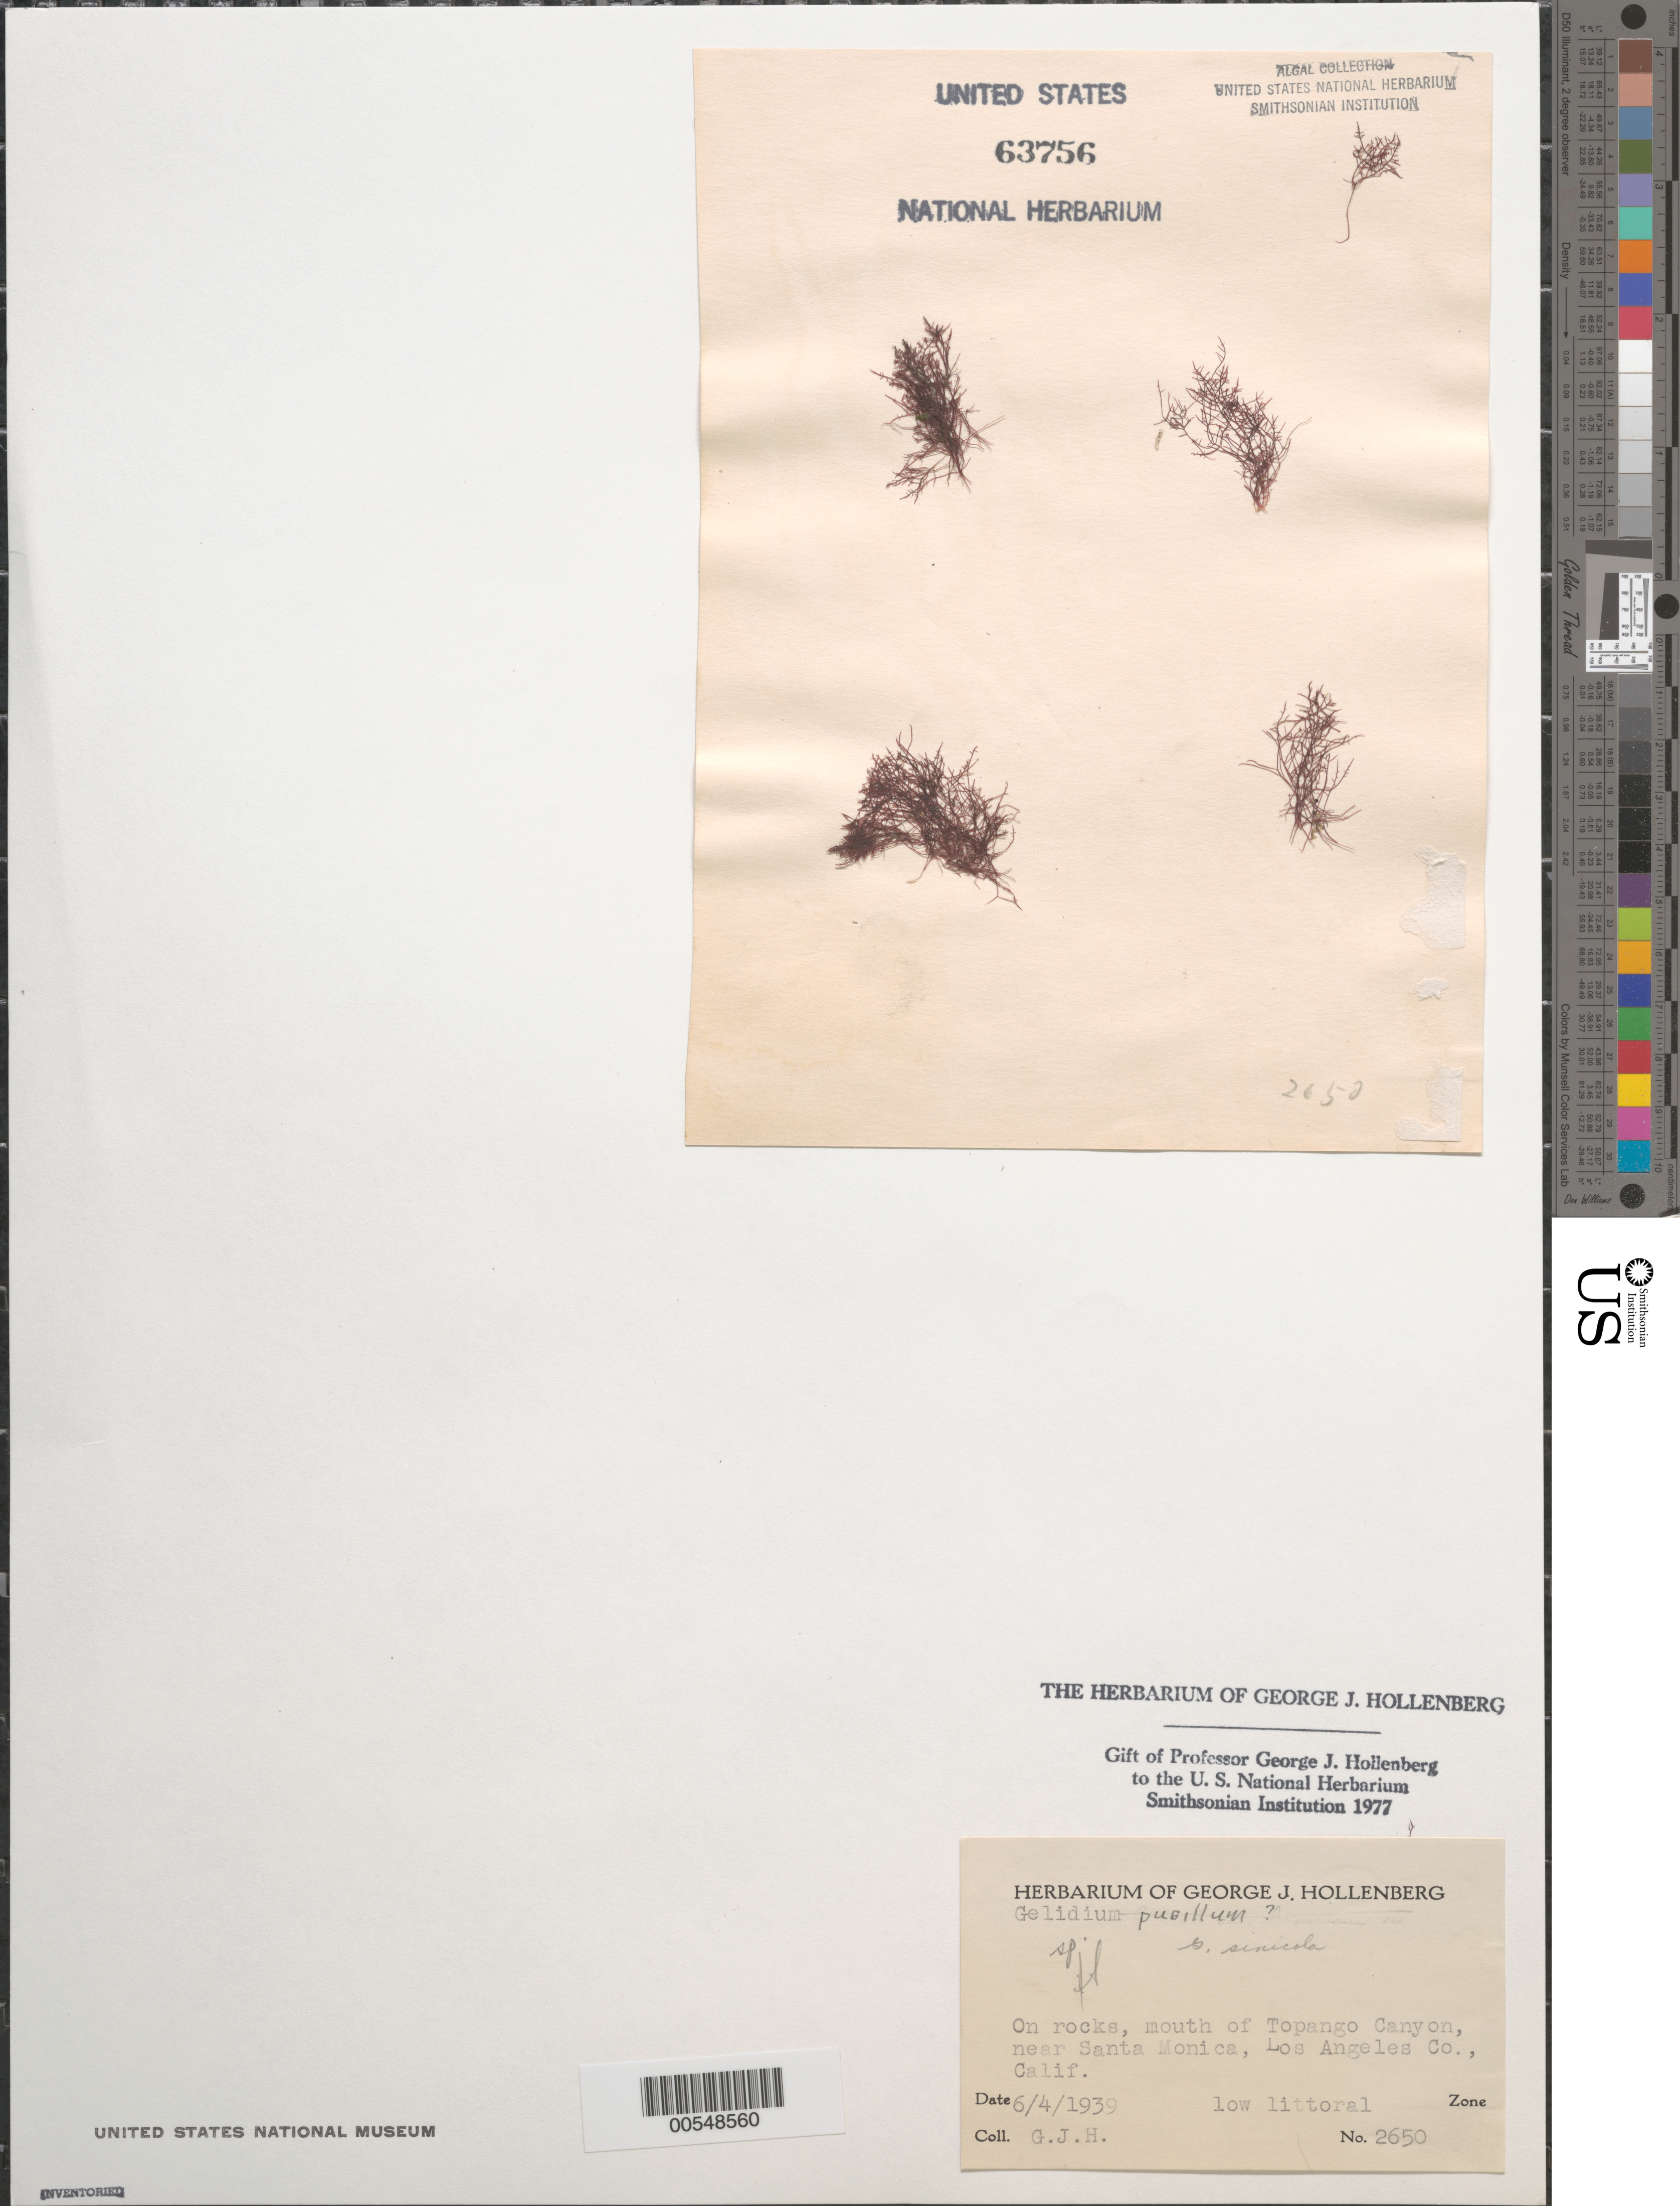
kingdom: Plantae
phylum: Rhodophyta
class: Florideophyceae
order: Gelidiales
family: Gelidiaceae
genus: Gelidium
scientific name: Gelidium pusillum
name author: (Stackh.) Le Jol.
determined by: Hollenberg, George J.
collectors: G. Hollenberg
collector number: GJH 2650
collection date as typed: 04 Jun 1939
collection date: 1939-06-04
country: United States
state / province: California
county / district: Los Angeles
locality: Topango Canyon mouth, near Santa Monica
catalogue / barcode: US 63756